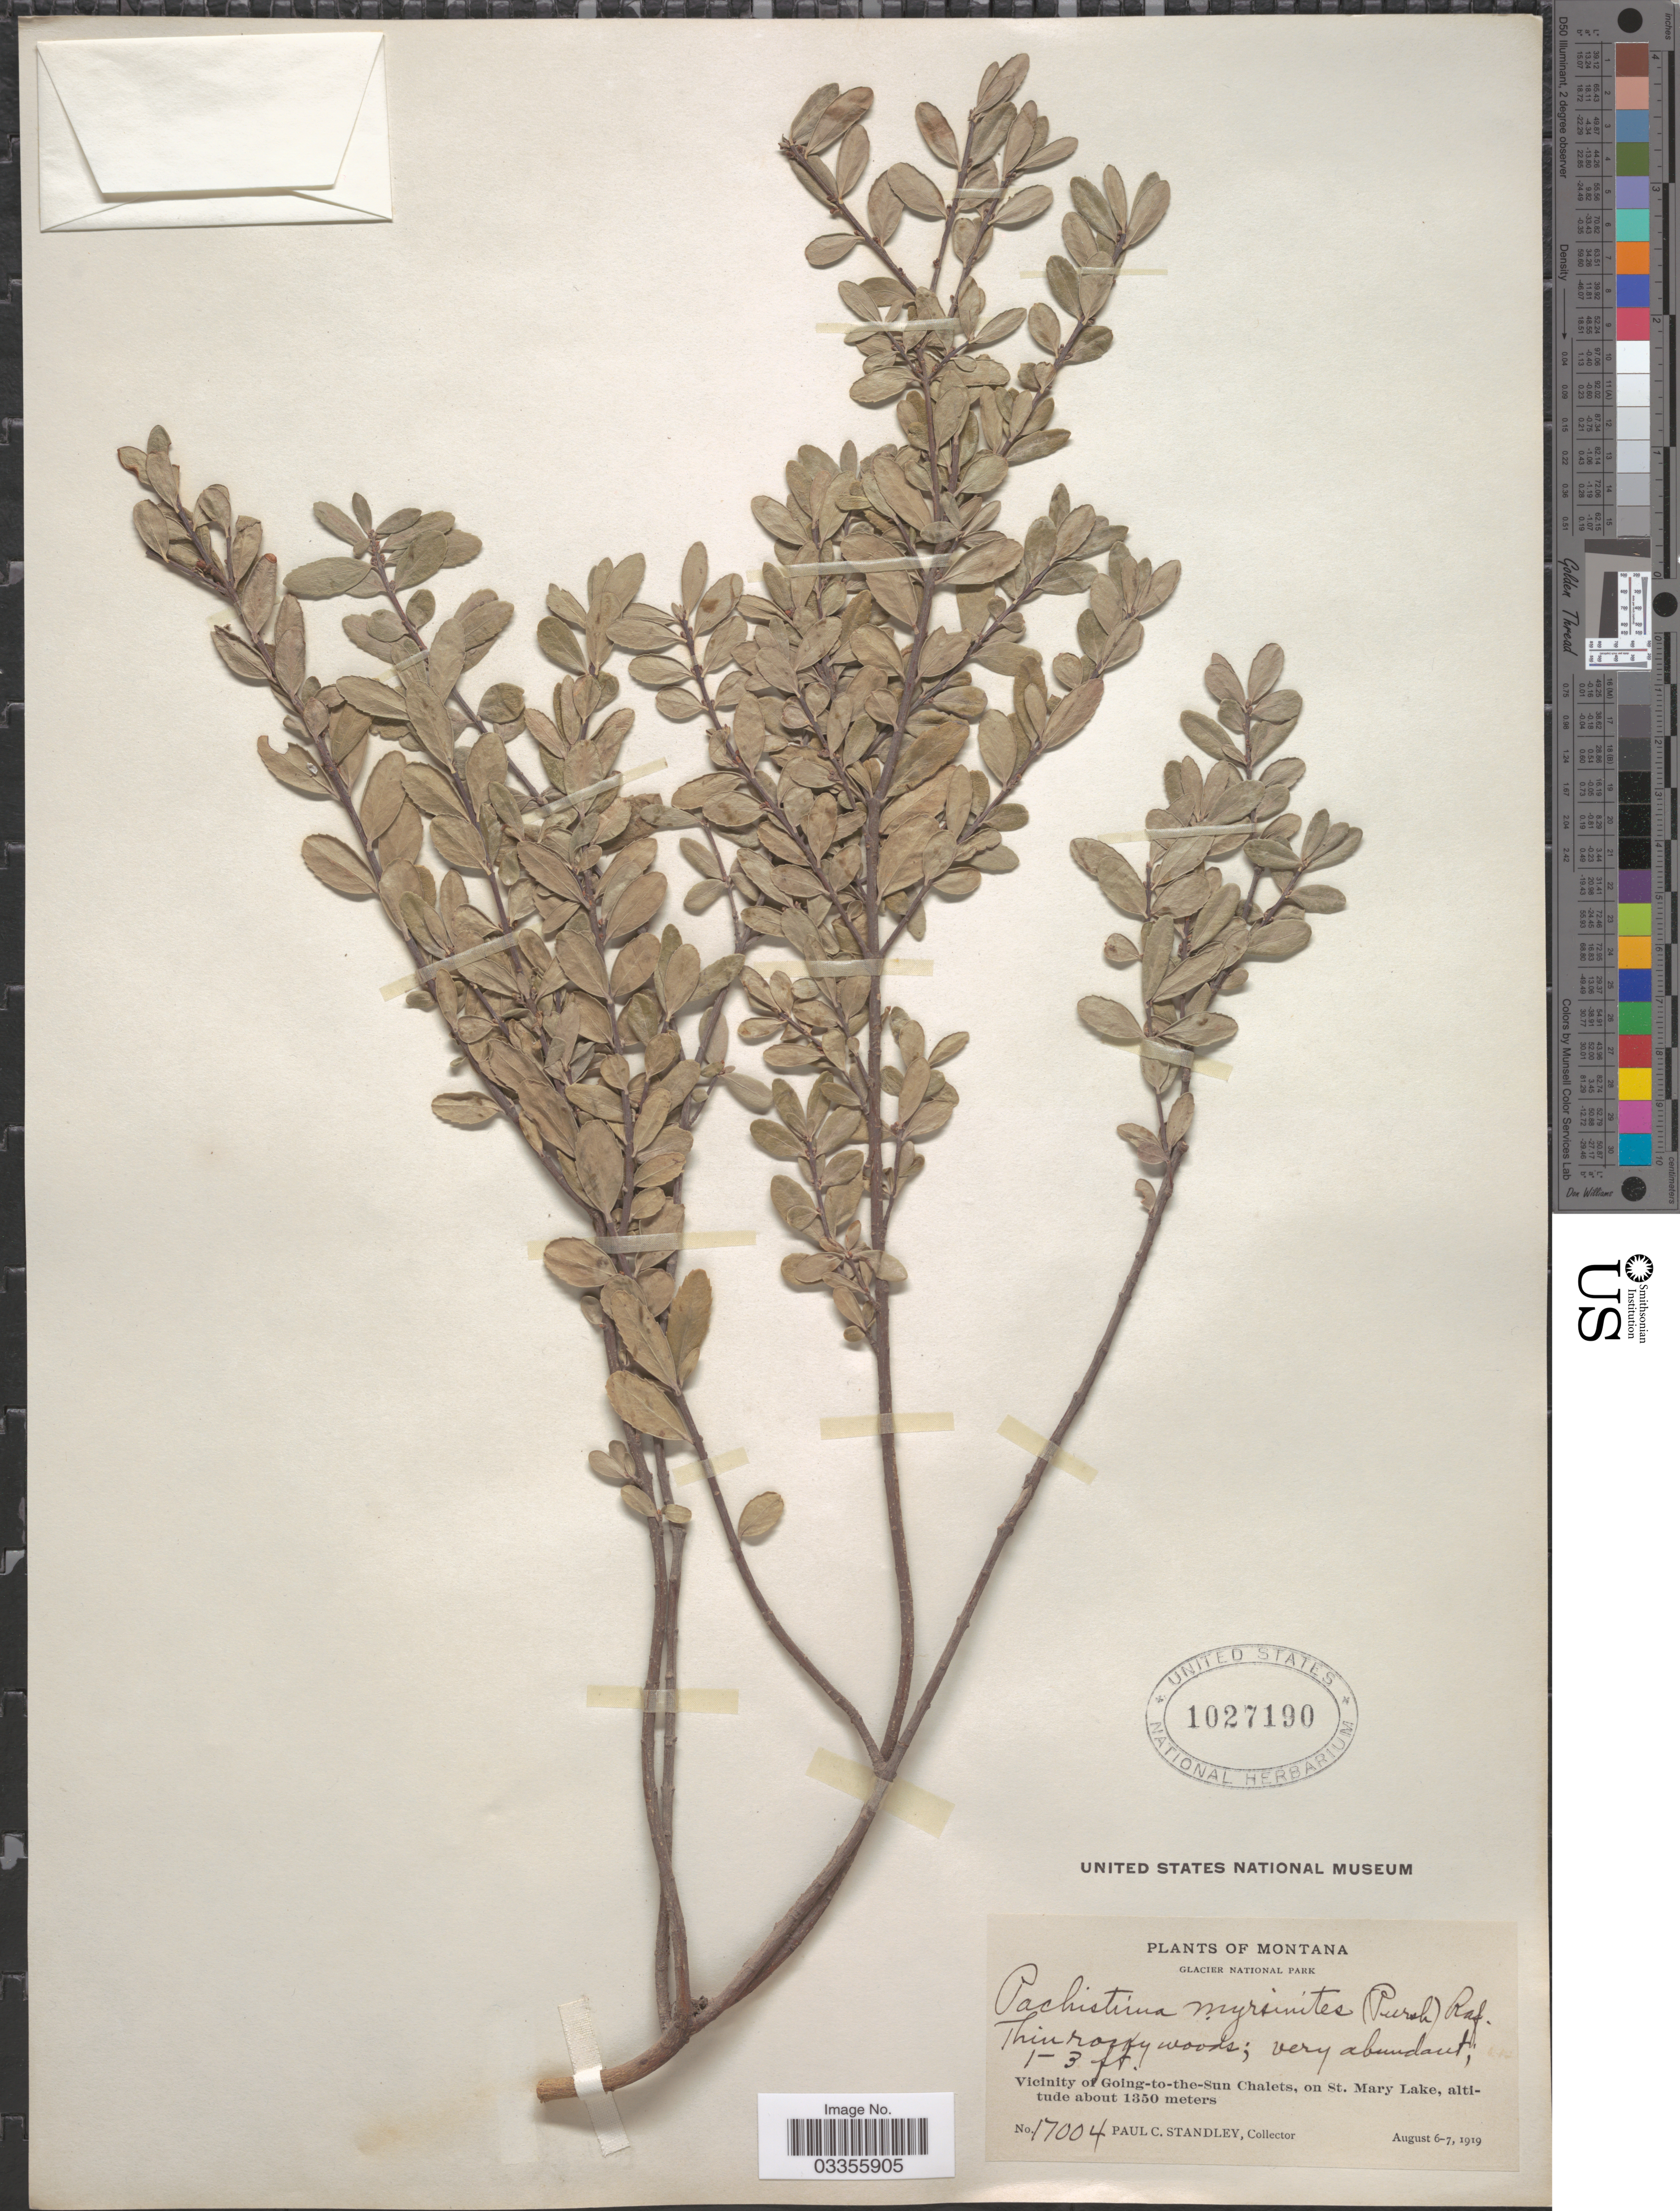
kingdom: Plantae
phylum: Tracheophyta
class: Magnoliopsida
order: Celastrales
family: Celastraceae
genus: Paxistima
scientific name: Paxistima myrsinites subsp. myrsinites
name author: (Pursh) Raf.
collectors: P. C. Standley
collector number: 17004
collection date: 1919-08-06/1919-08-07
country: United States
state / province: Montana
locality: Glacier National Park. Vicinity of Going-to-the-Sun Chalets, on St. Mary Lake.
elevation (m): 1350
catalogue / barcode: US 1027190